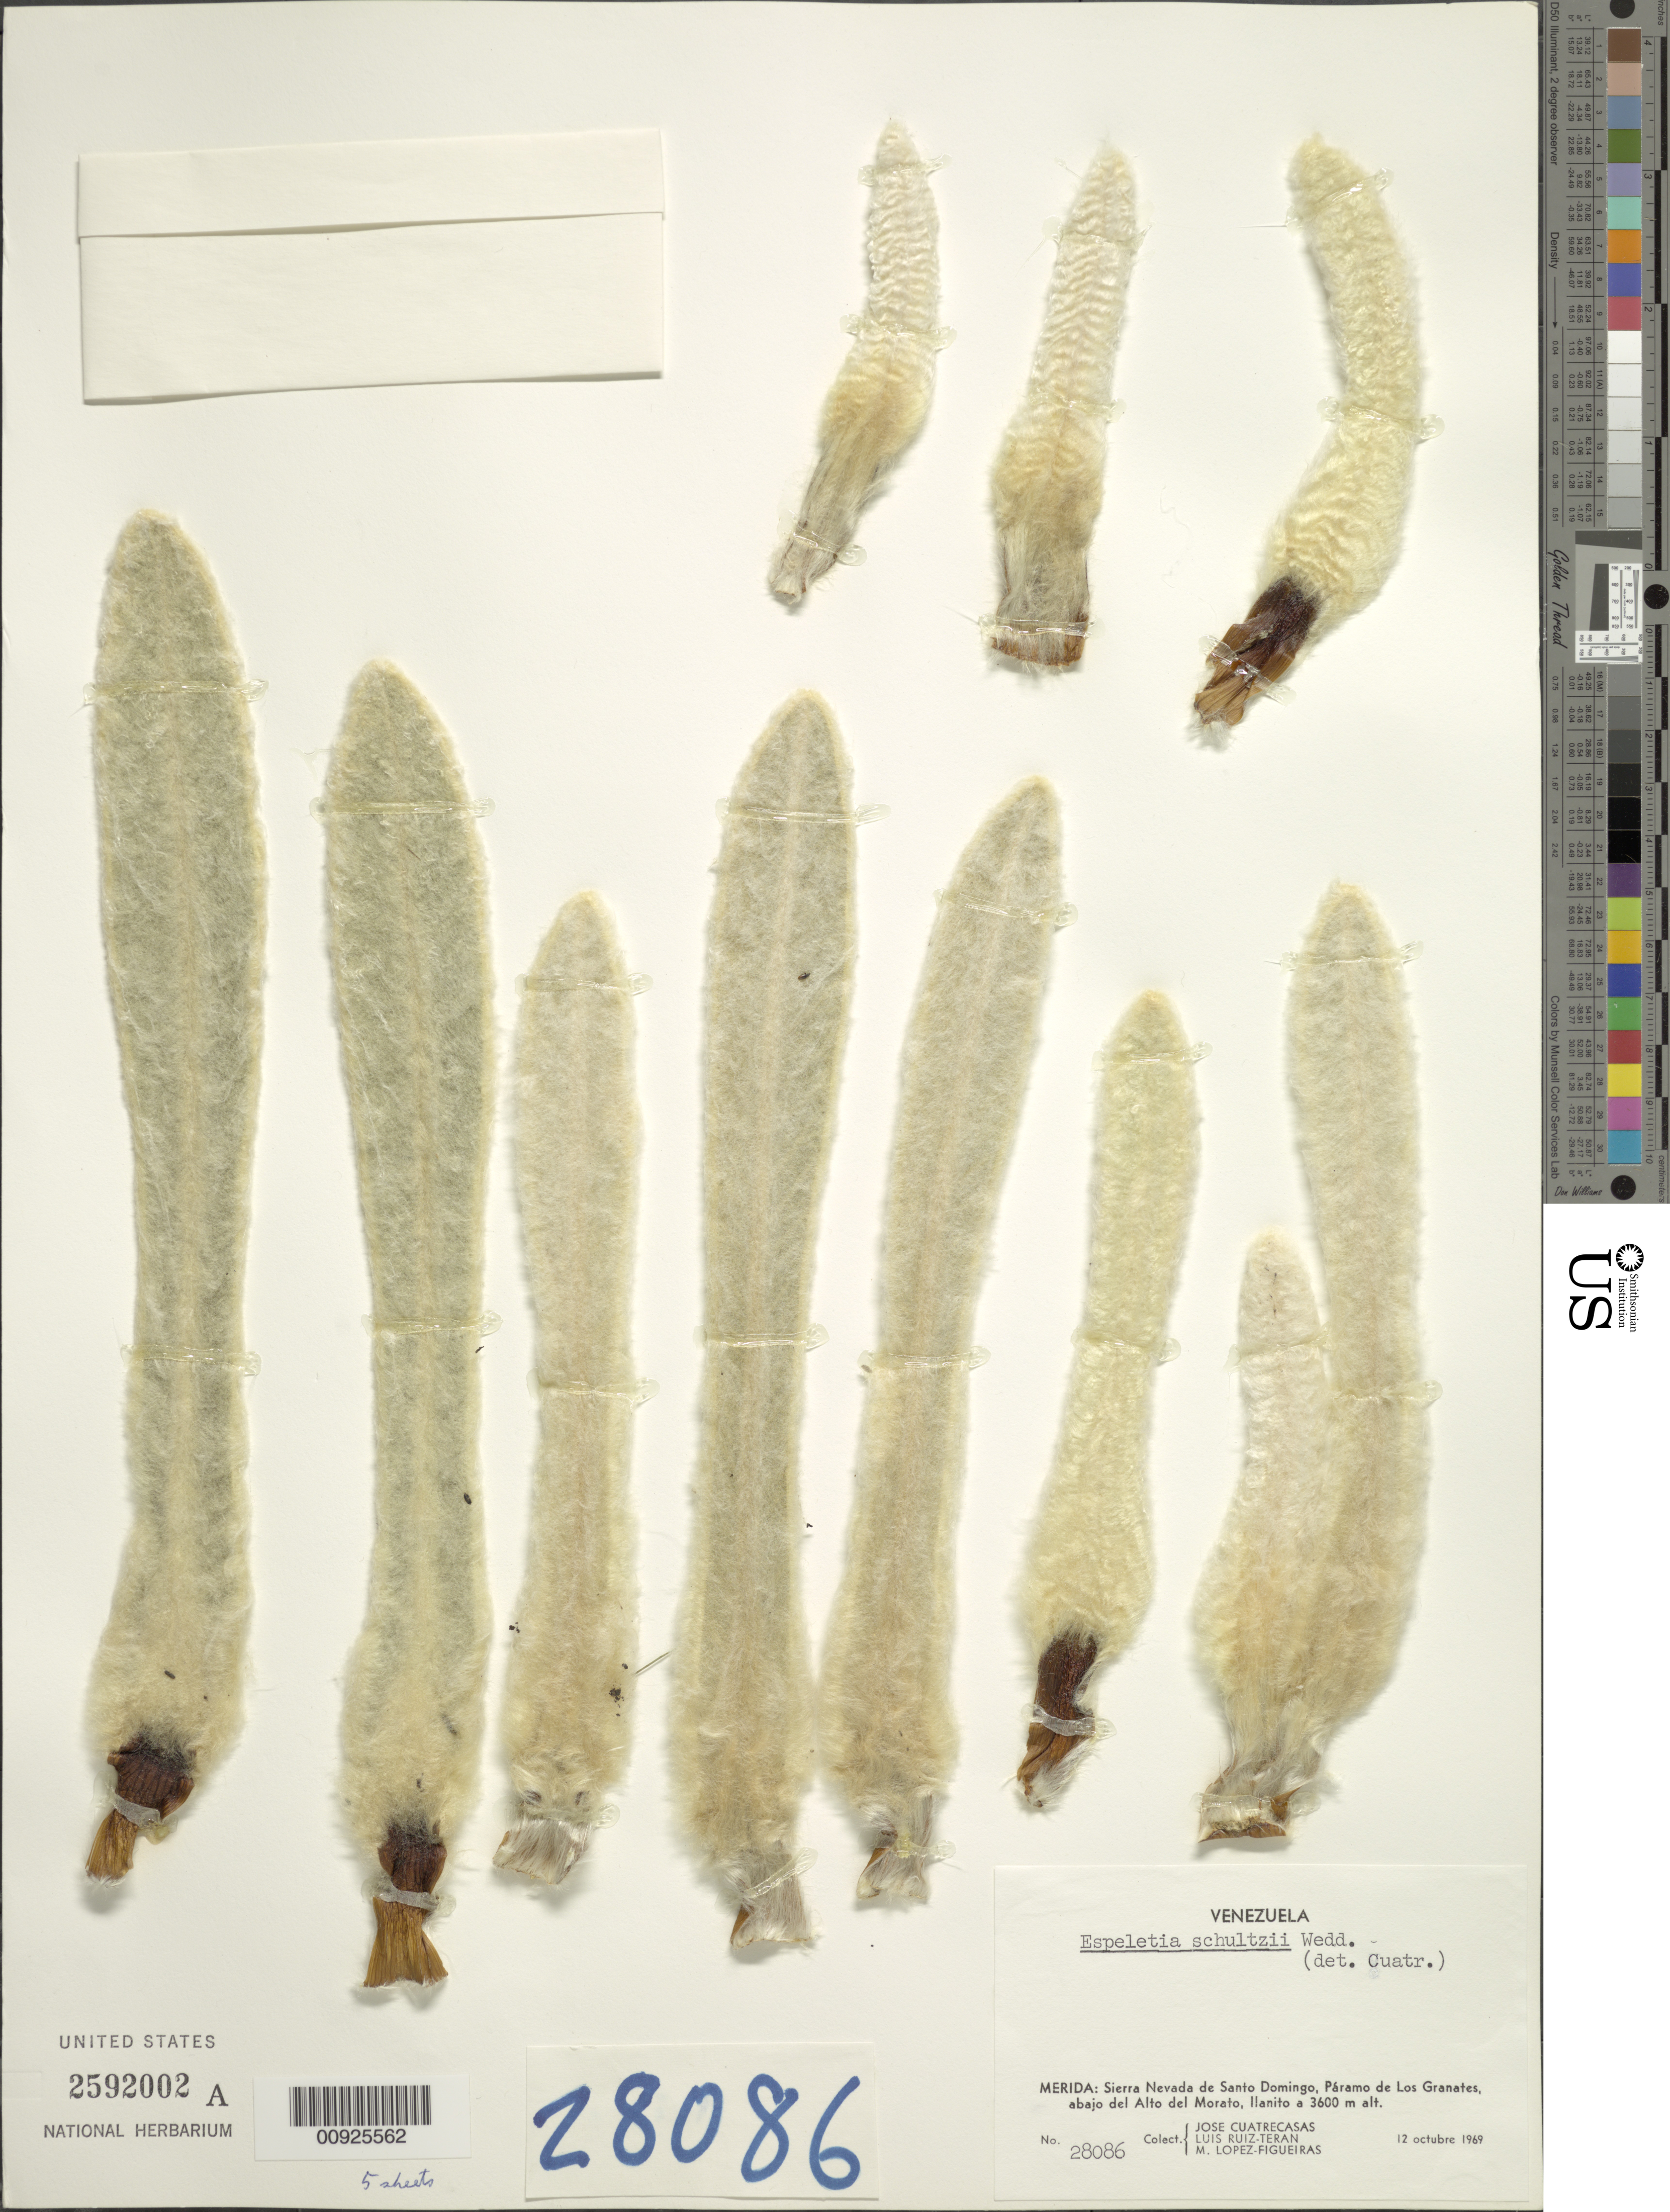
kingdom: Plantae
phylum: Tracheophyta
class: Magnoliopsida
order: Asterales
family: Asteraceae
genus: Espeletia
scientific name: Espeletia schultzii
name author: Wedd.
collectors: J. Cuatrecasas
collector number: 28086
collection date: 1969-10-12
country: Venezuela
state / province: Mérida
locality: P. de los Granates. Sierra Nevada de Santo Domingo, Páramo de los Granates, abajo del Alto del Morato, llanito.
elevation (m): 3600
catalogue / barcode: US 2592002A